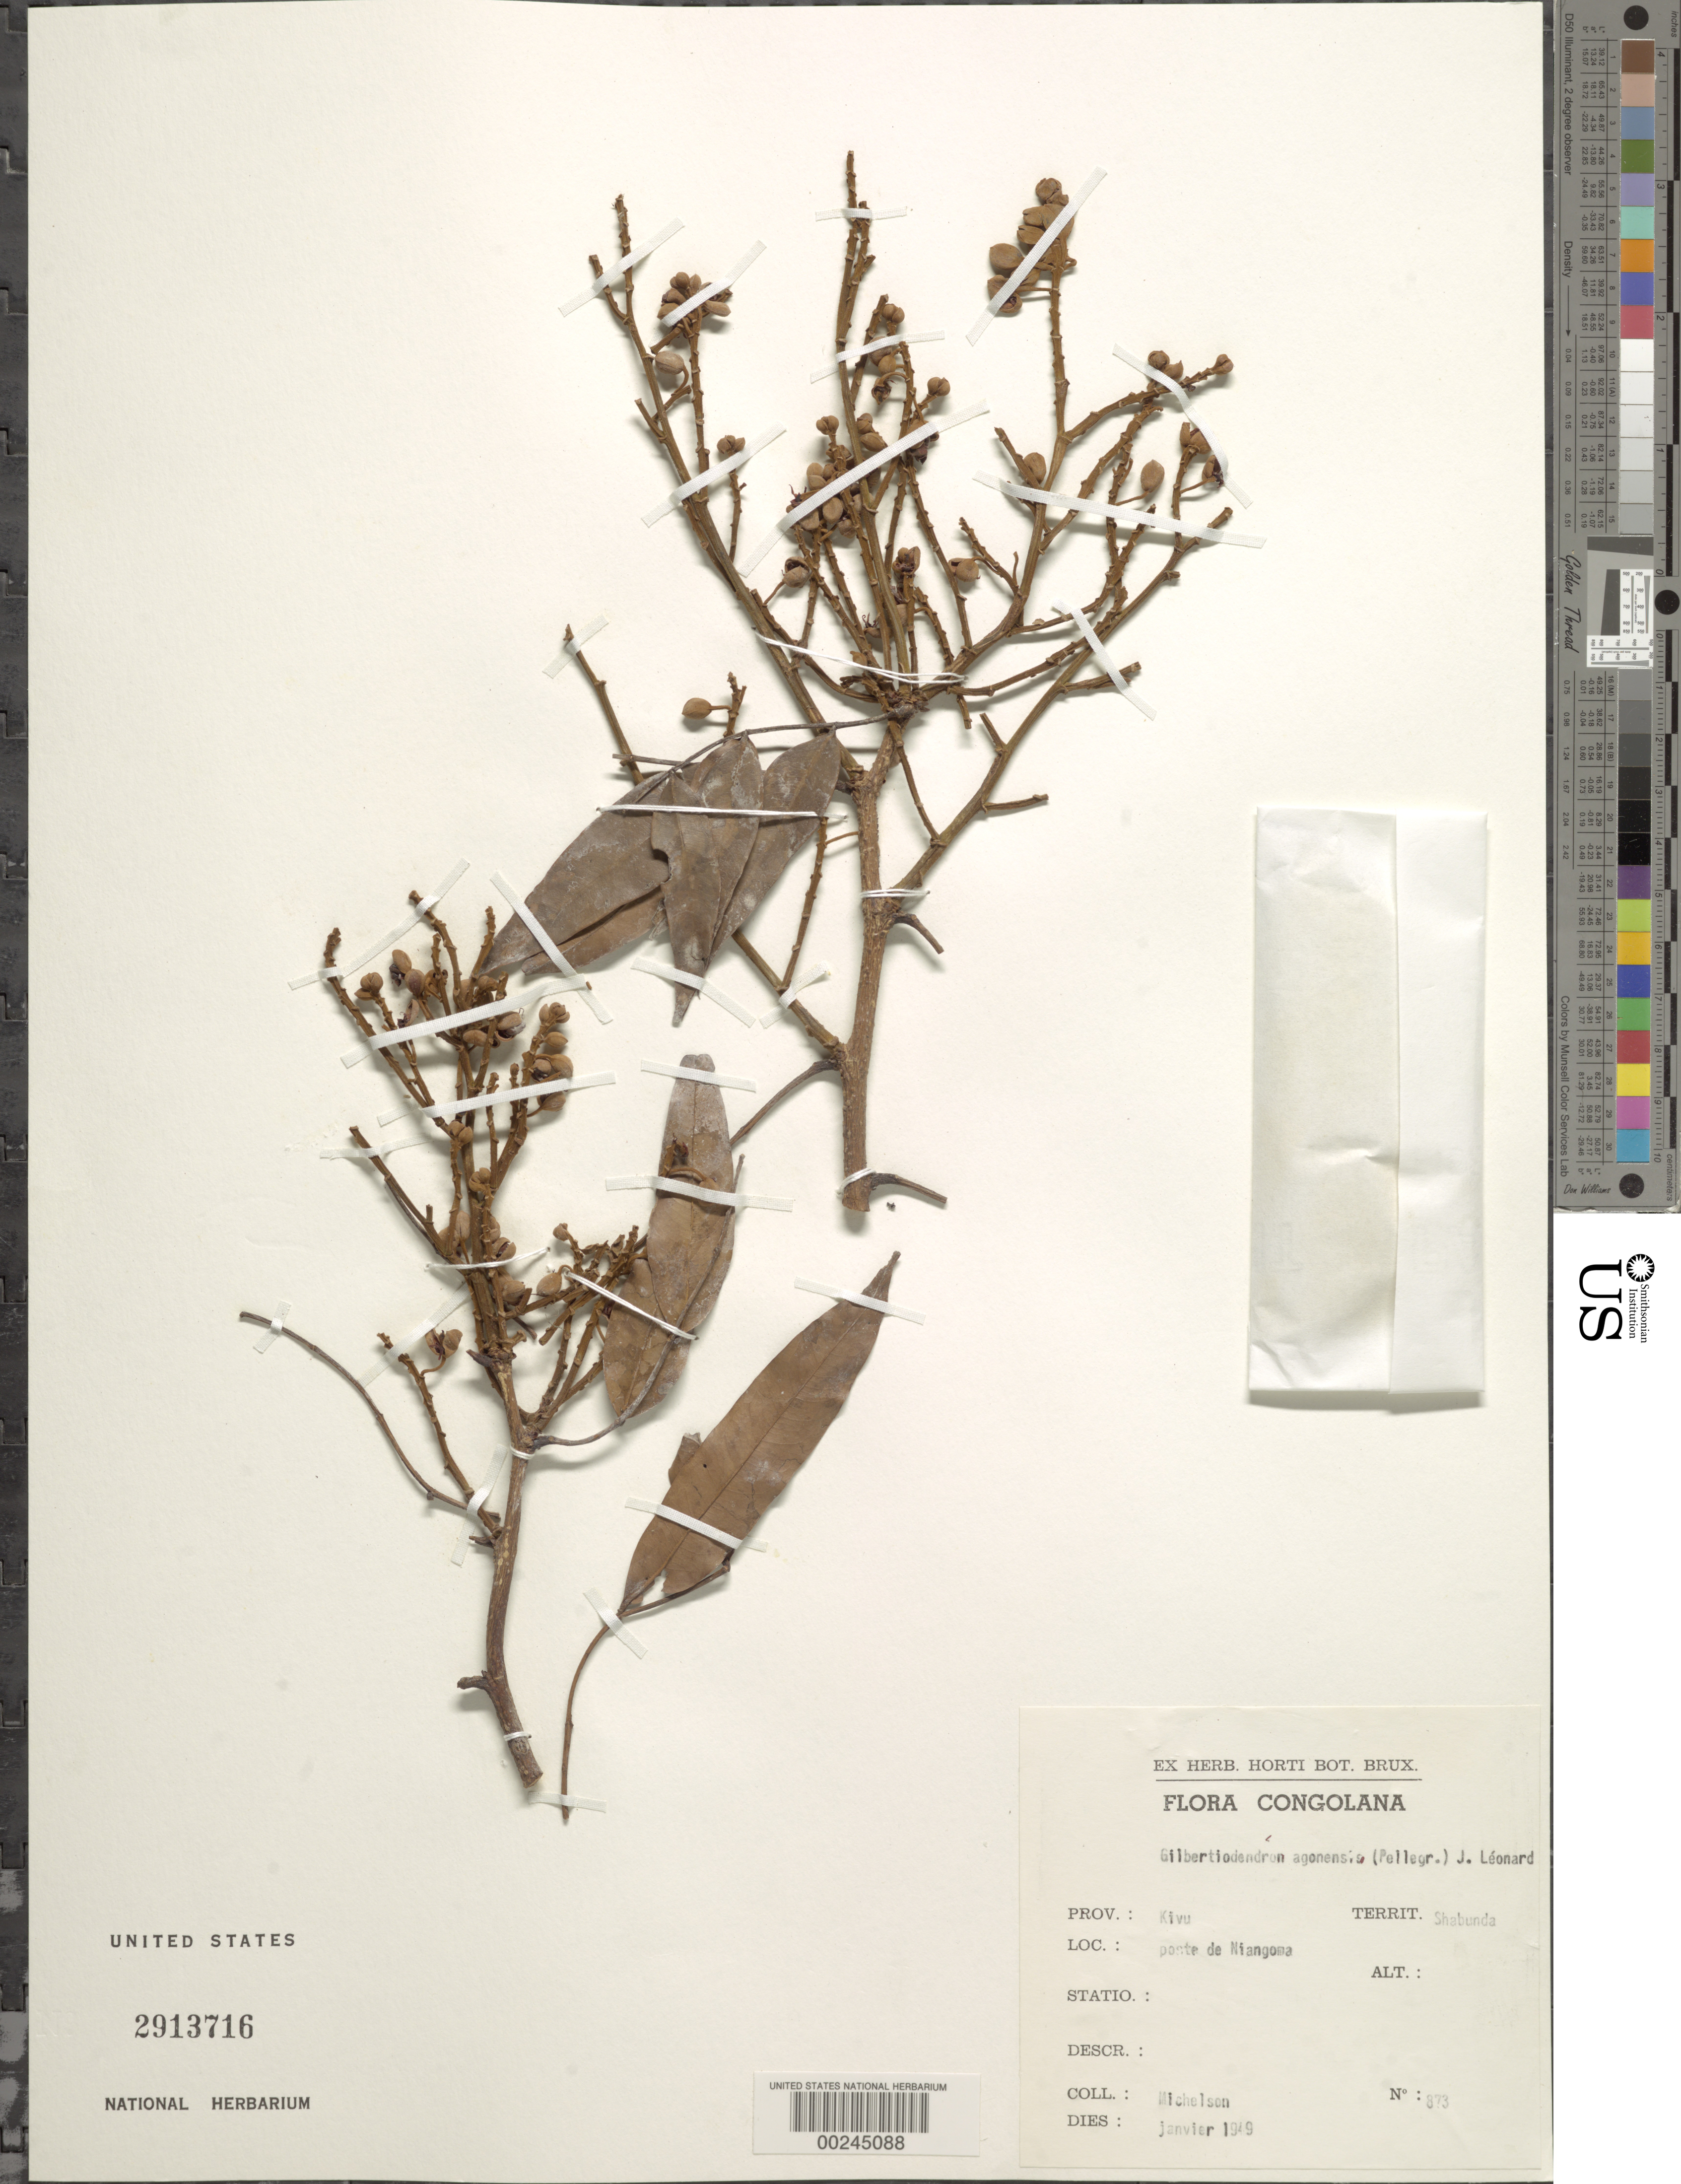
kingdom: Plantae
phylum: Tracheophyta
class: Magnoliopsida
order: Fabales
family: Fabaceae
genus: Gilbertiodendron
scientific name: Gilbertiodendron ogoouense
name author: (Pellegr.) J. Léonard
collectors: A. Michelson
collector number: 873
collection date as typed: Jan 1949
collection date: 1949-01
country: Congo, Democratic Republic of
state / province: Sud-Kivu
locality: Poste de Niangoma; Shabunda Terr.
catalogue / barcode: US 2913716